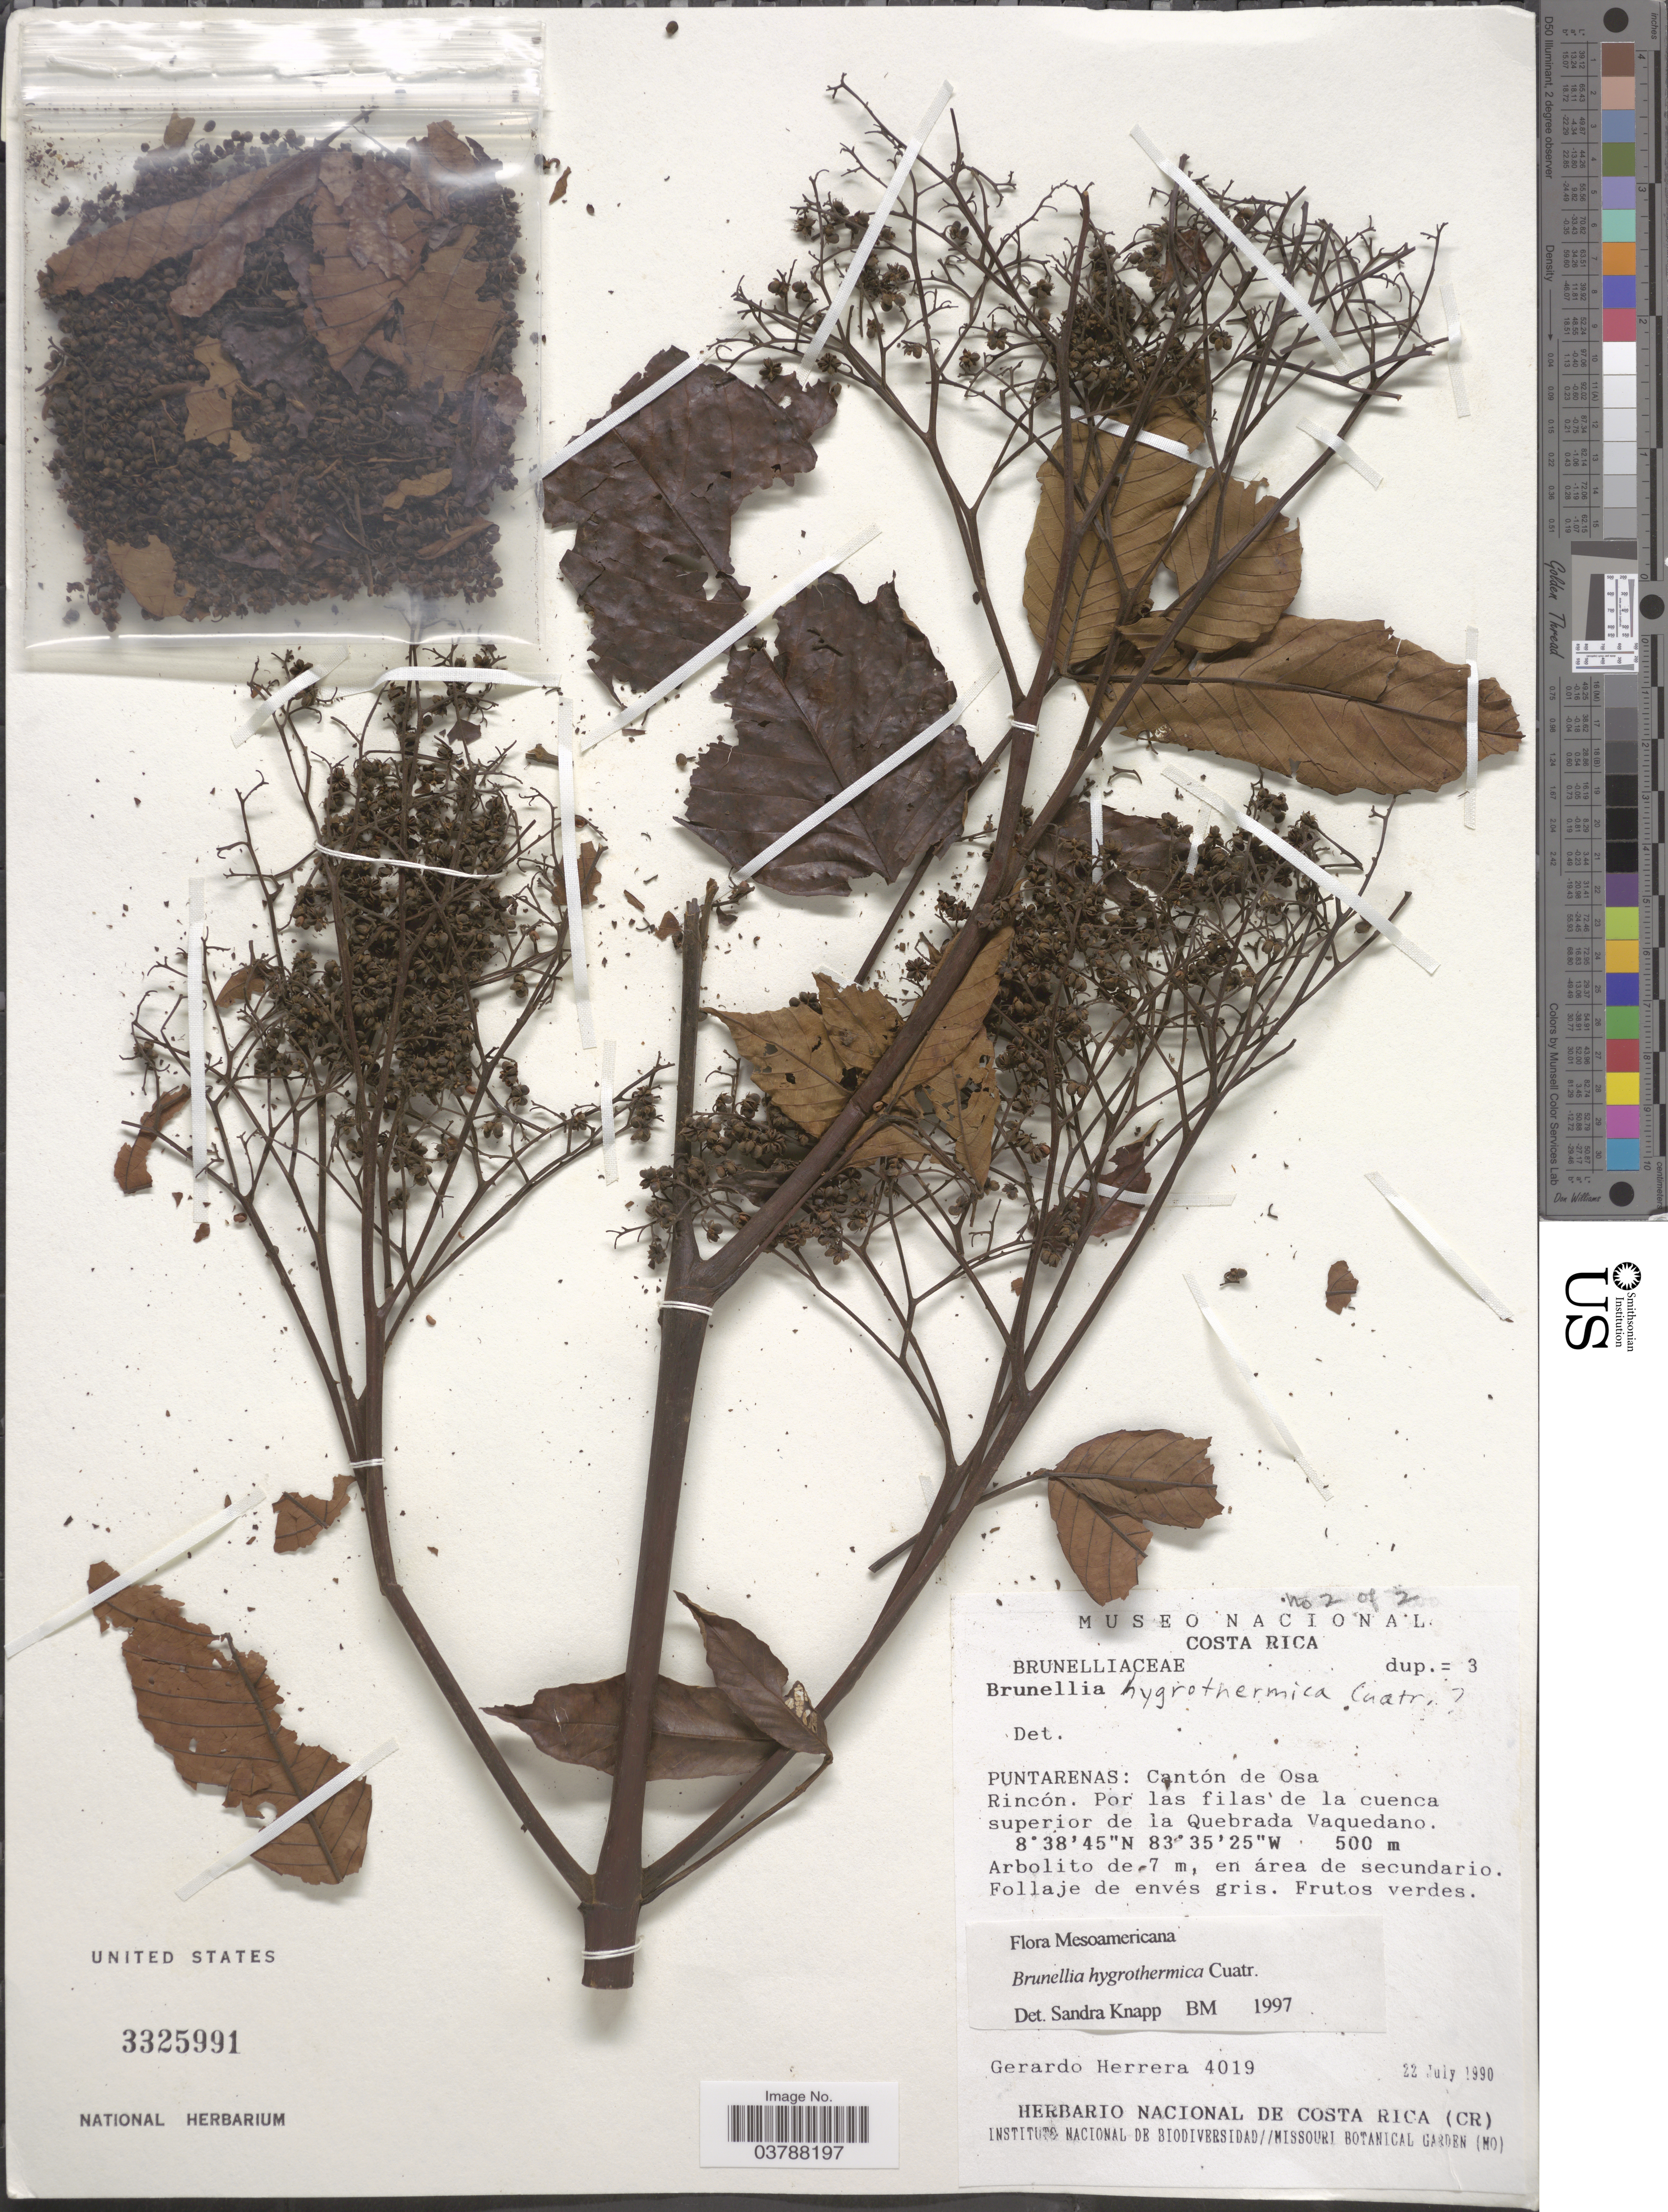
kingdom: Plantae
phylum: Tracheophyta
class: Magnoliopsida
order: Oxalidales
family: Brunelliaceae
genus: Brunellia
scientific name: Brunellia hygrothermica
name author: Cuatrec.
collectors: G. Herrera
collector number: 4019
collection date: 1990-07-22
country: Costa Rica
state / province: Puntarenas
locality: Cantón de Osa Rincón. Por las filas de la cuenca superior de la Quebrada Vaquedano.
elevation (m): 500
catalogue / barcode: US 3325991